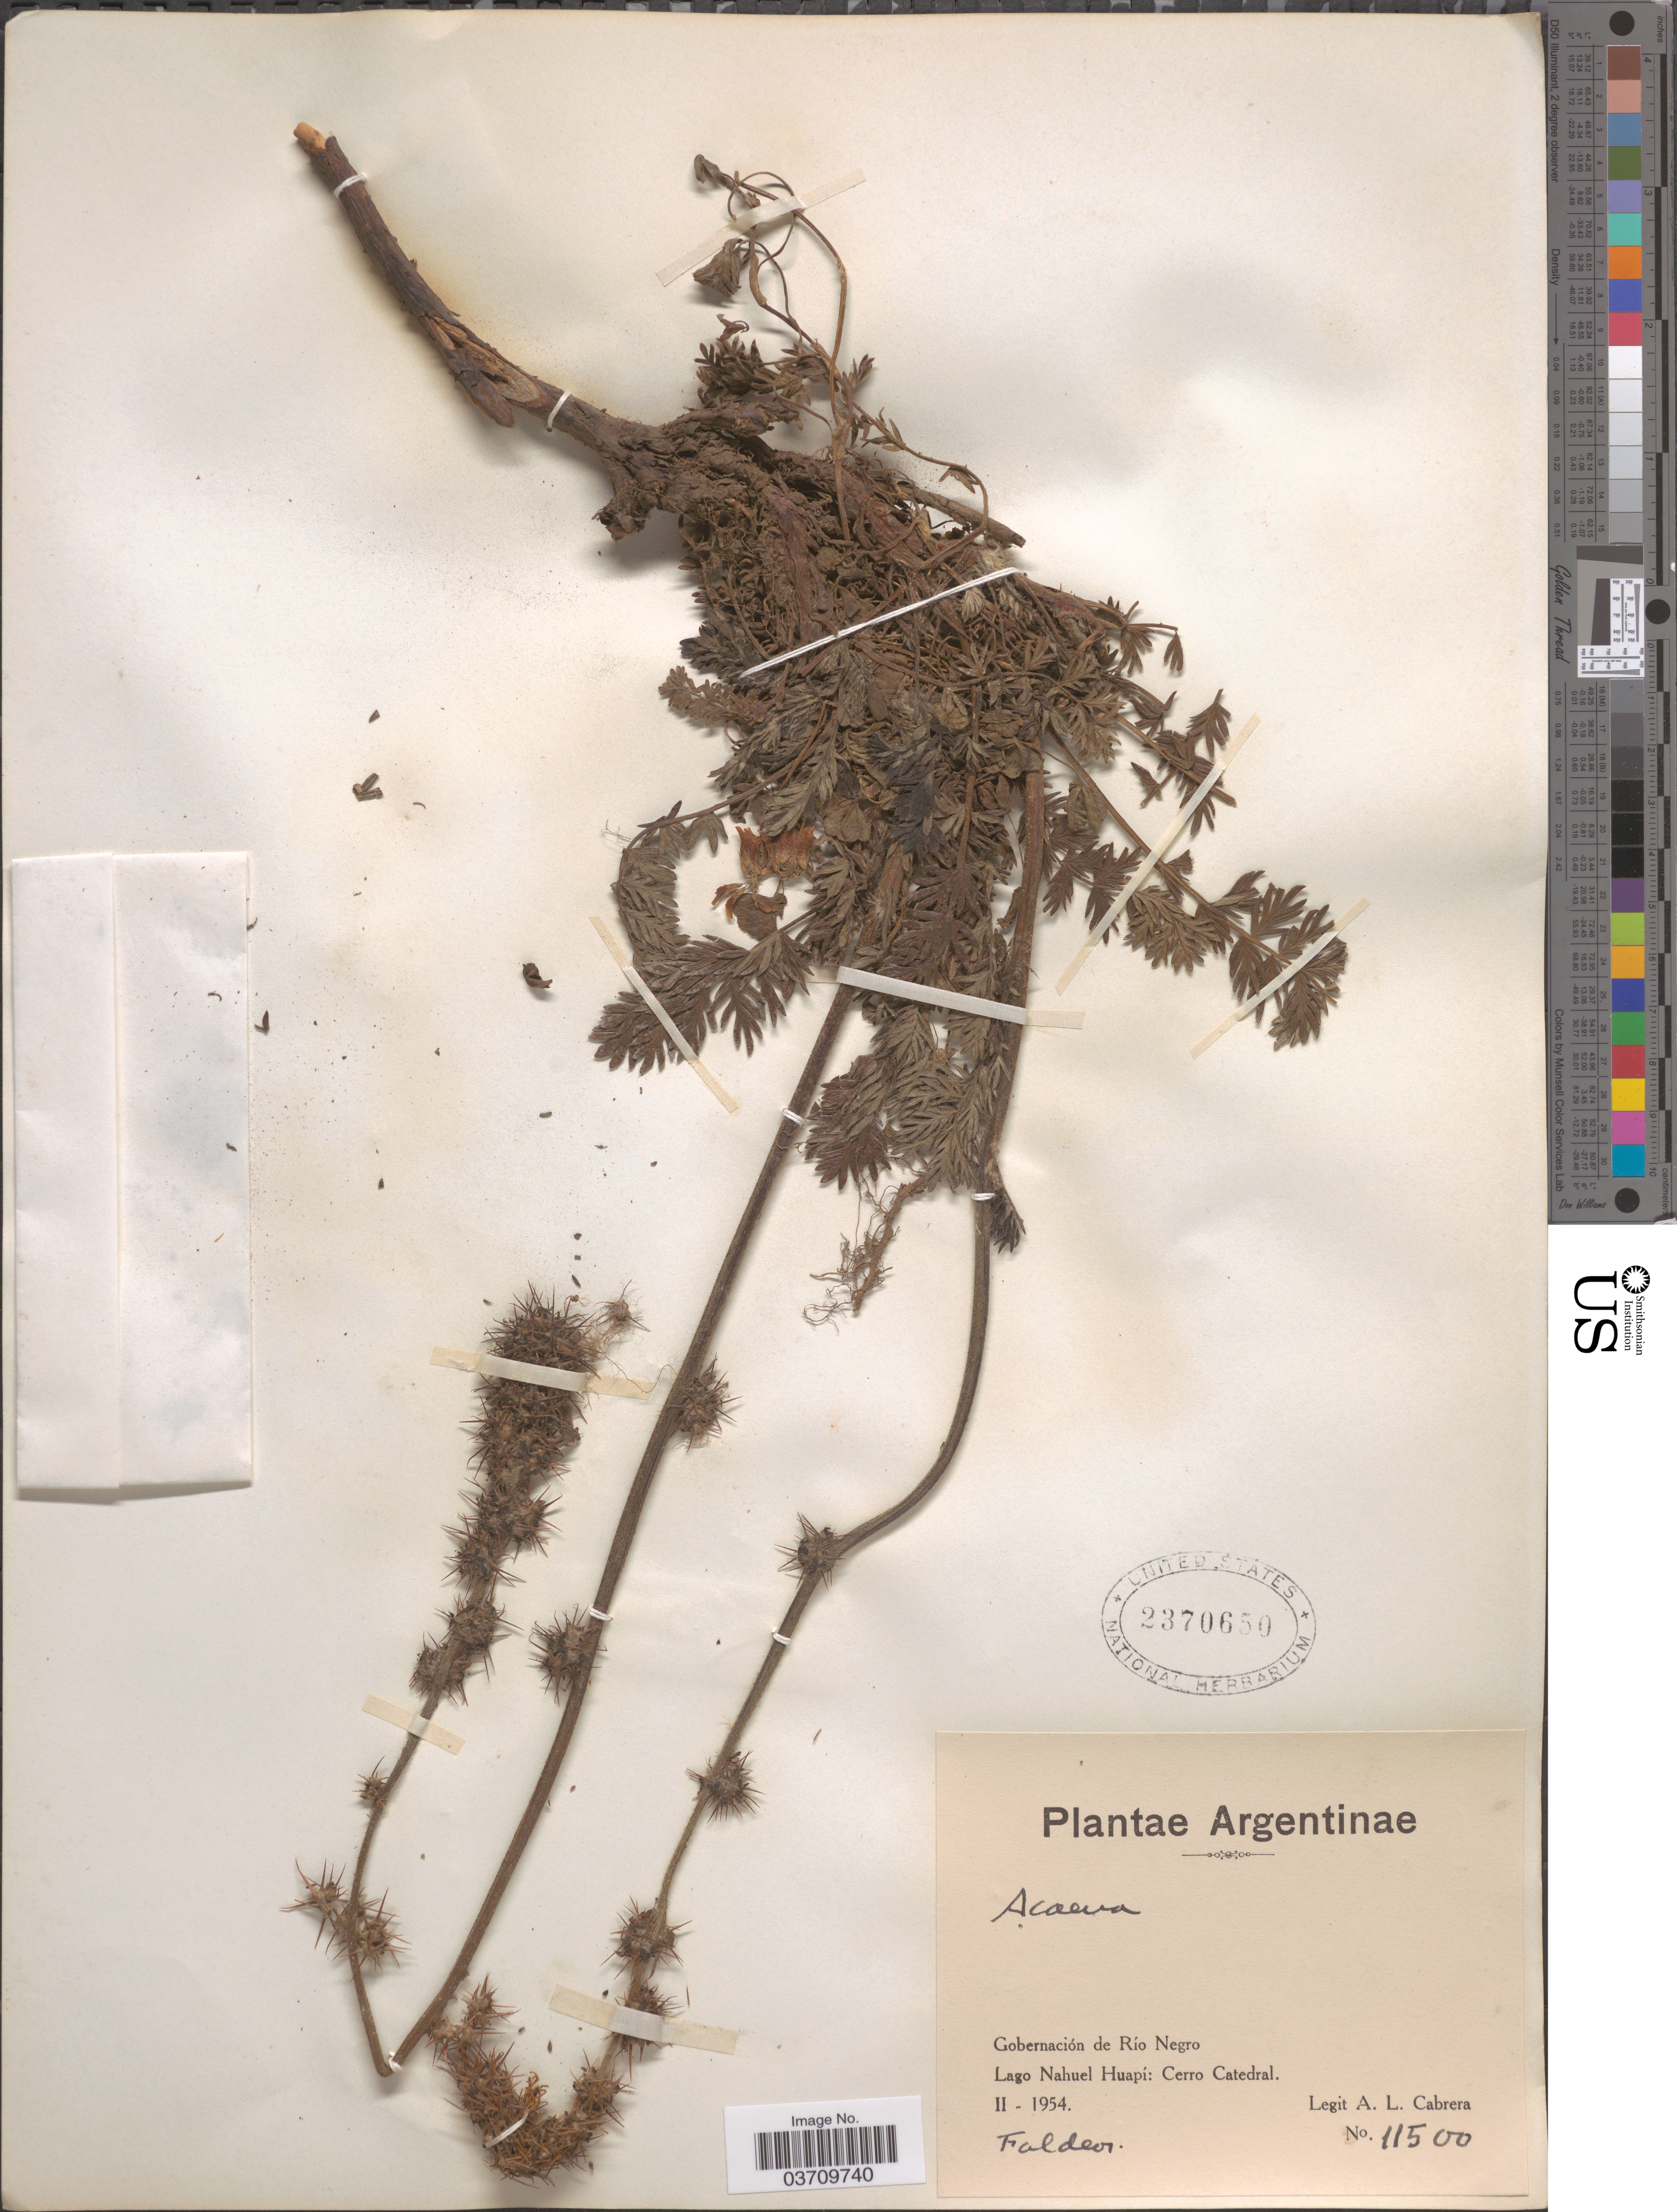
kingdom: Plantae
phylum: Tracheophyta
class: Magnoliopsida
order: Rosales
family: Rosaceae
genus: Acaena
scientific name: Acaena sp.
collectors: A. L. Cabrera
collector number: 11500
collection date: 1954-02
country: Argentina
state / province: Rio Negro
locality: Gobernación de Río Negro. Lago Nahuel Huapí: Cerro Catedral.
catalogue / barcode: US 2370650